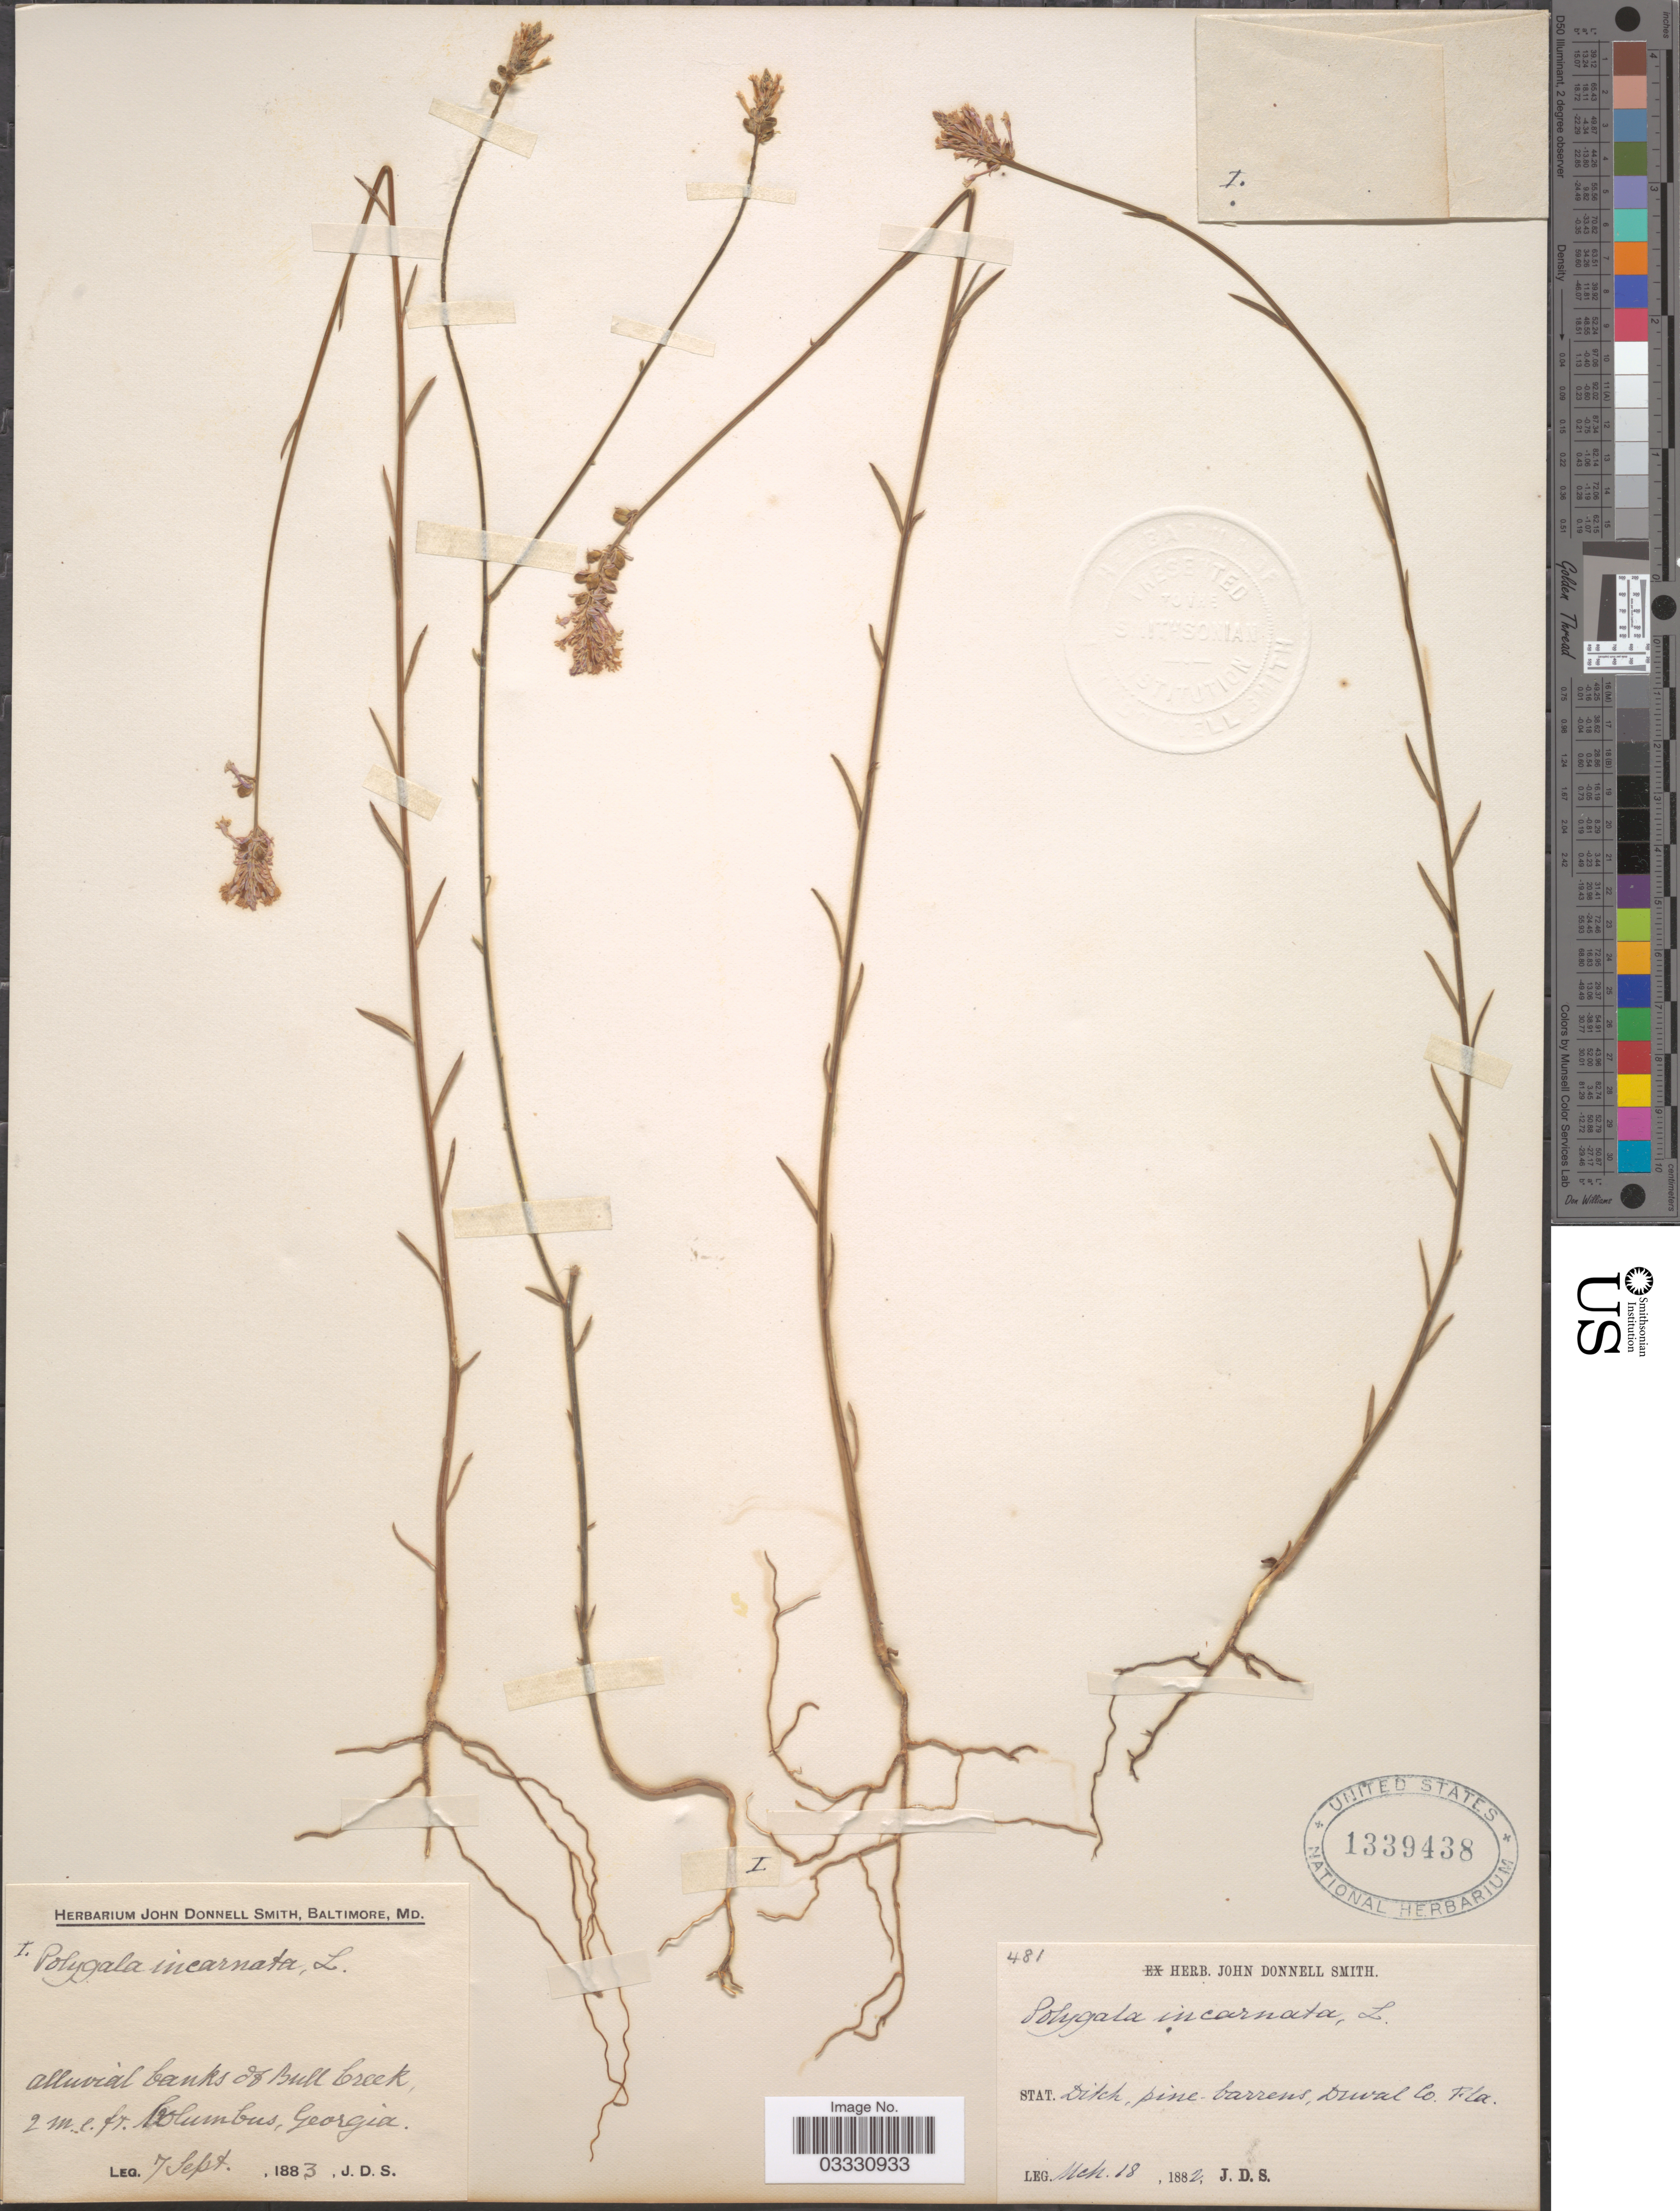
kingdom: Plantae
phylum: Tracheophyta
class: Magnoliopsida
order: Fabales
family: Polygalaceae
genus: Polygala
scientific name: Polygala incarnata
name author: L.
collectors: J. Donnell Smith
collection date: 1883-09-07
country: United States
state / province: Georgia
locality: Alluvial banks of Bull Creek, 2 m. e. fr. Columbus.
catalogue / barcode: US 1339438-2